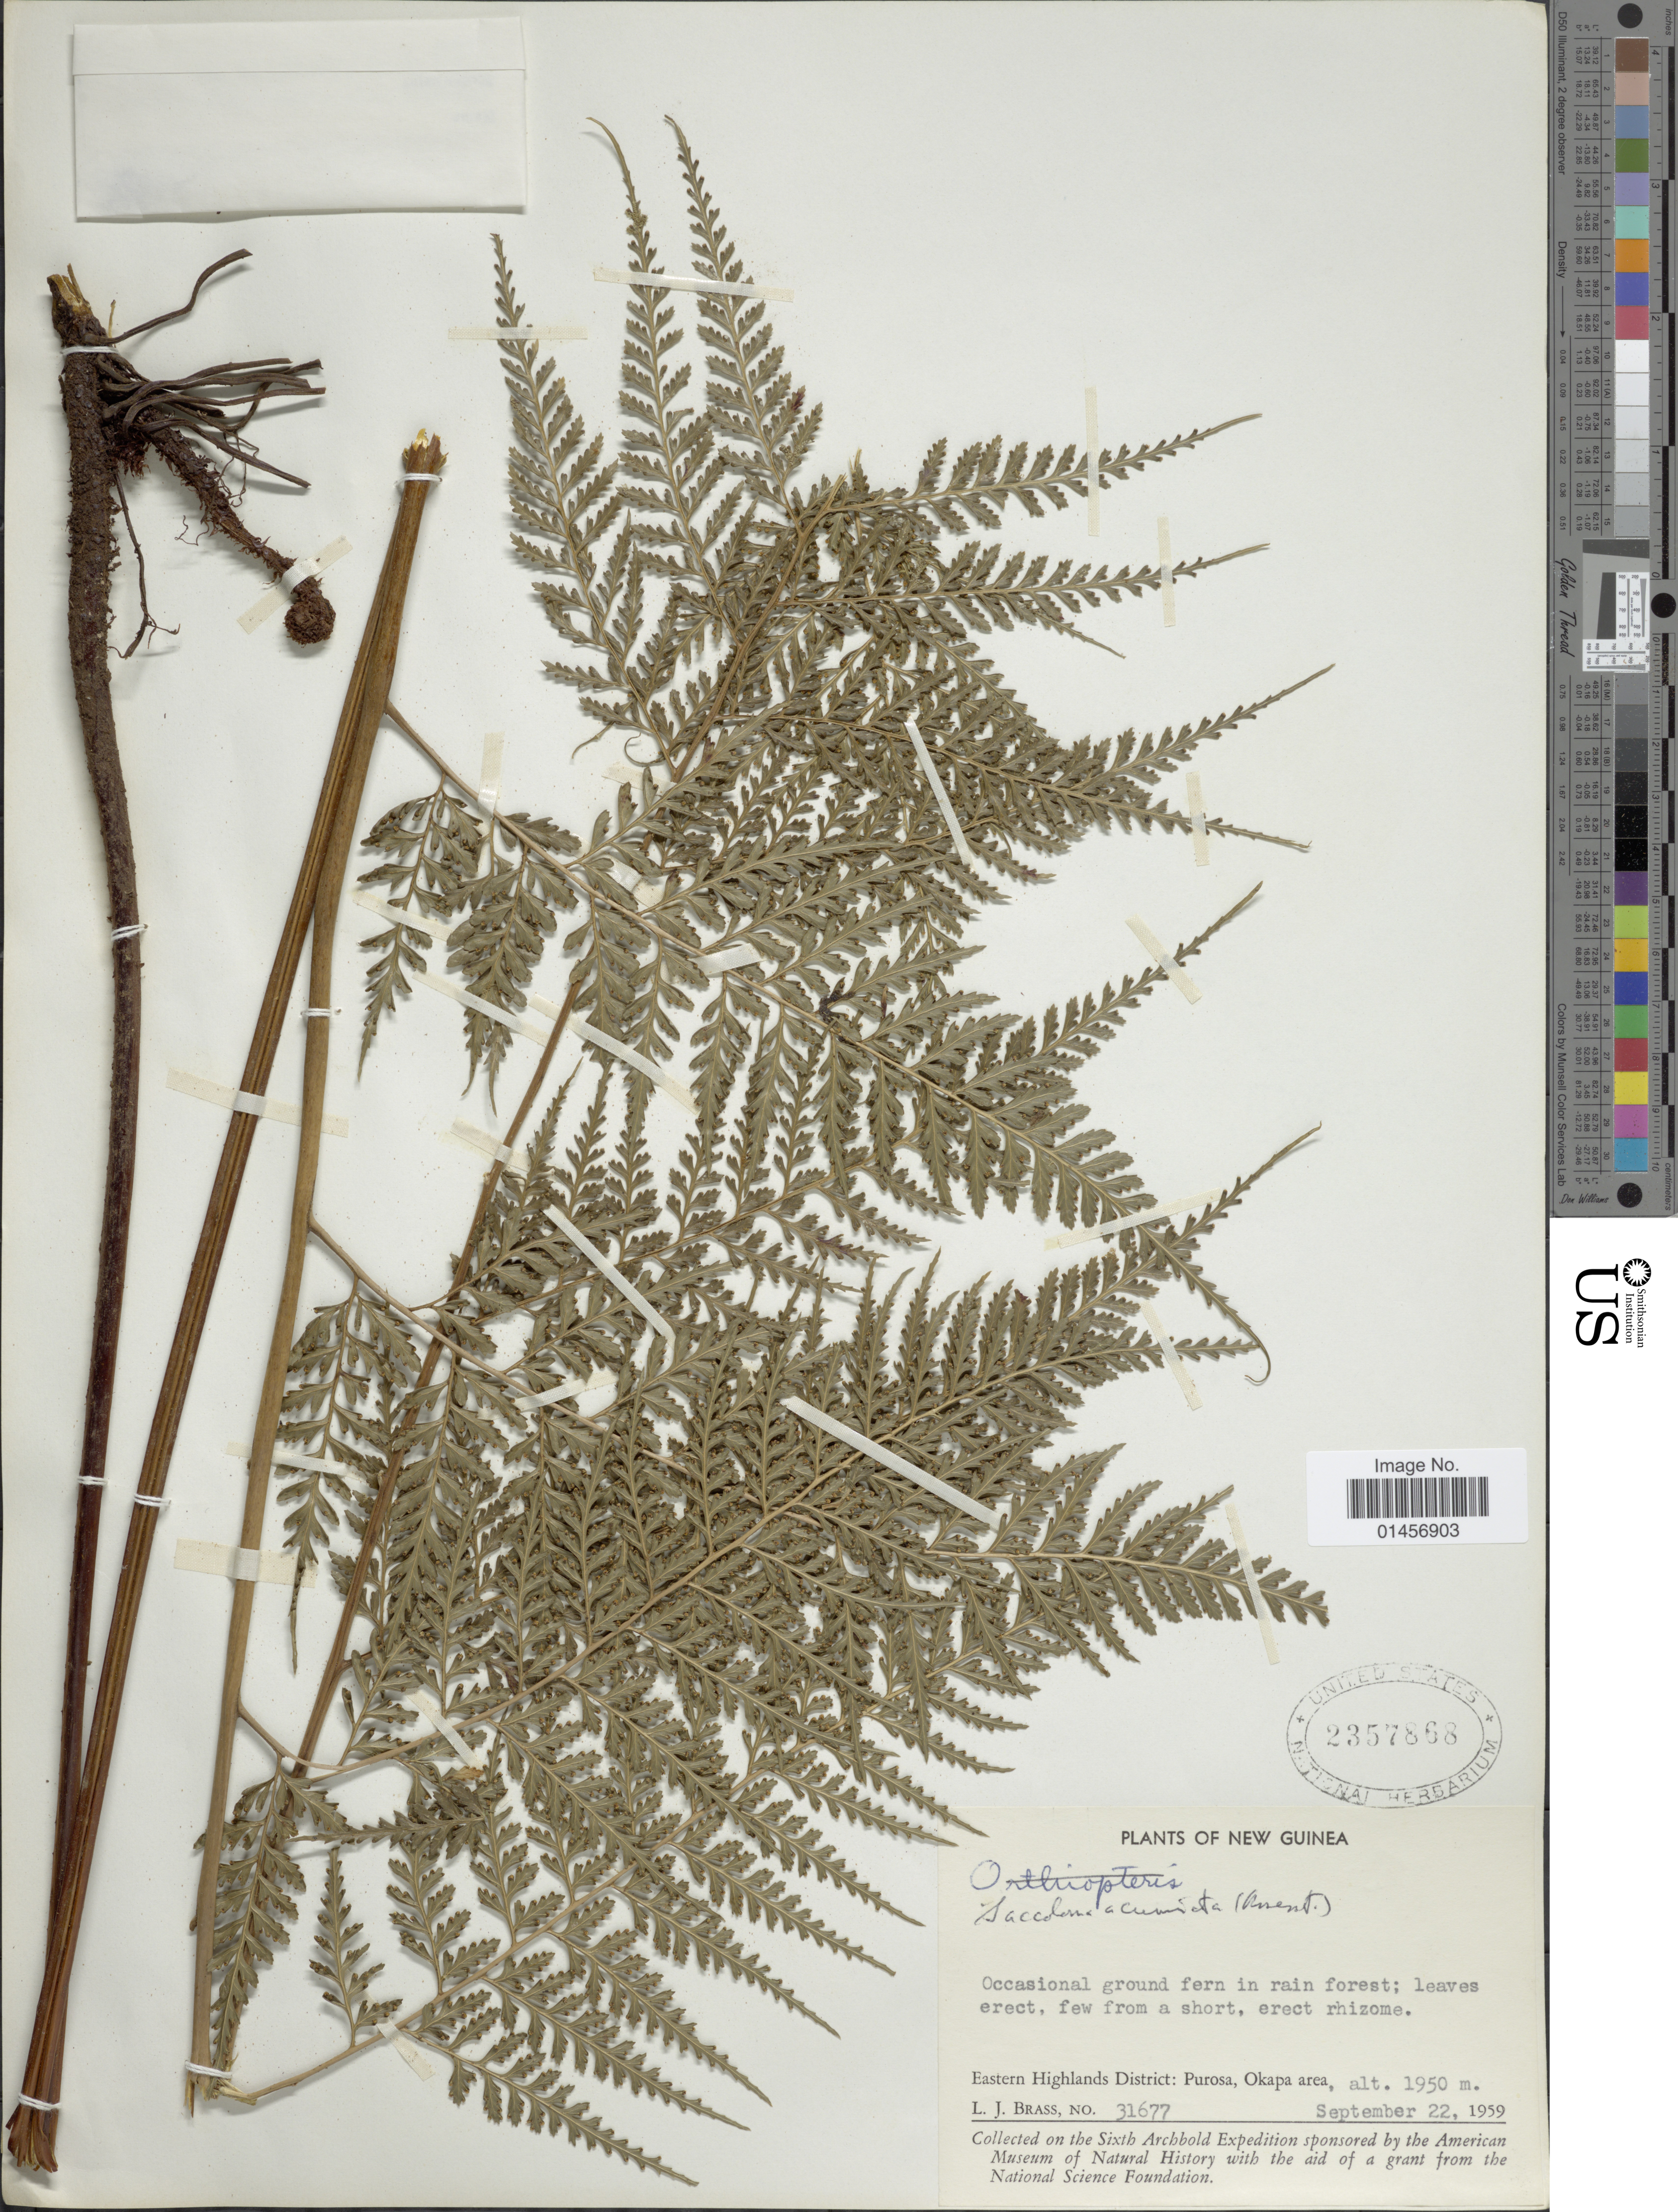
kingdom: Plantae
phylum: Tracheophyta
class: Polypodiopsida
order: Polypodiales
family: Saccolomataceae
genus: Saccoloma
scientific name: Saccoloma acuminatum (Rosenst.) comb. nov., ined. Feb 2015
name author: (Rosenst.)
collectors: L. J. Brass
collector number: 31677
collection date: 1959-09-22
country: Papua New Guinea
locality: Eastern Highlands District: Purosa, Okapa area.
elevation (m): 1950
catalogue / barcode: US 2357868